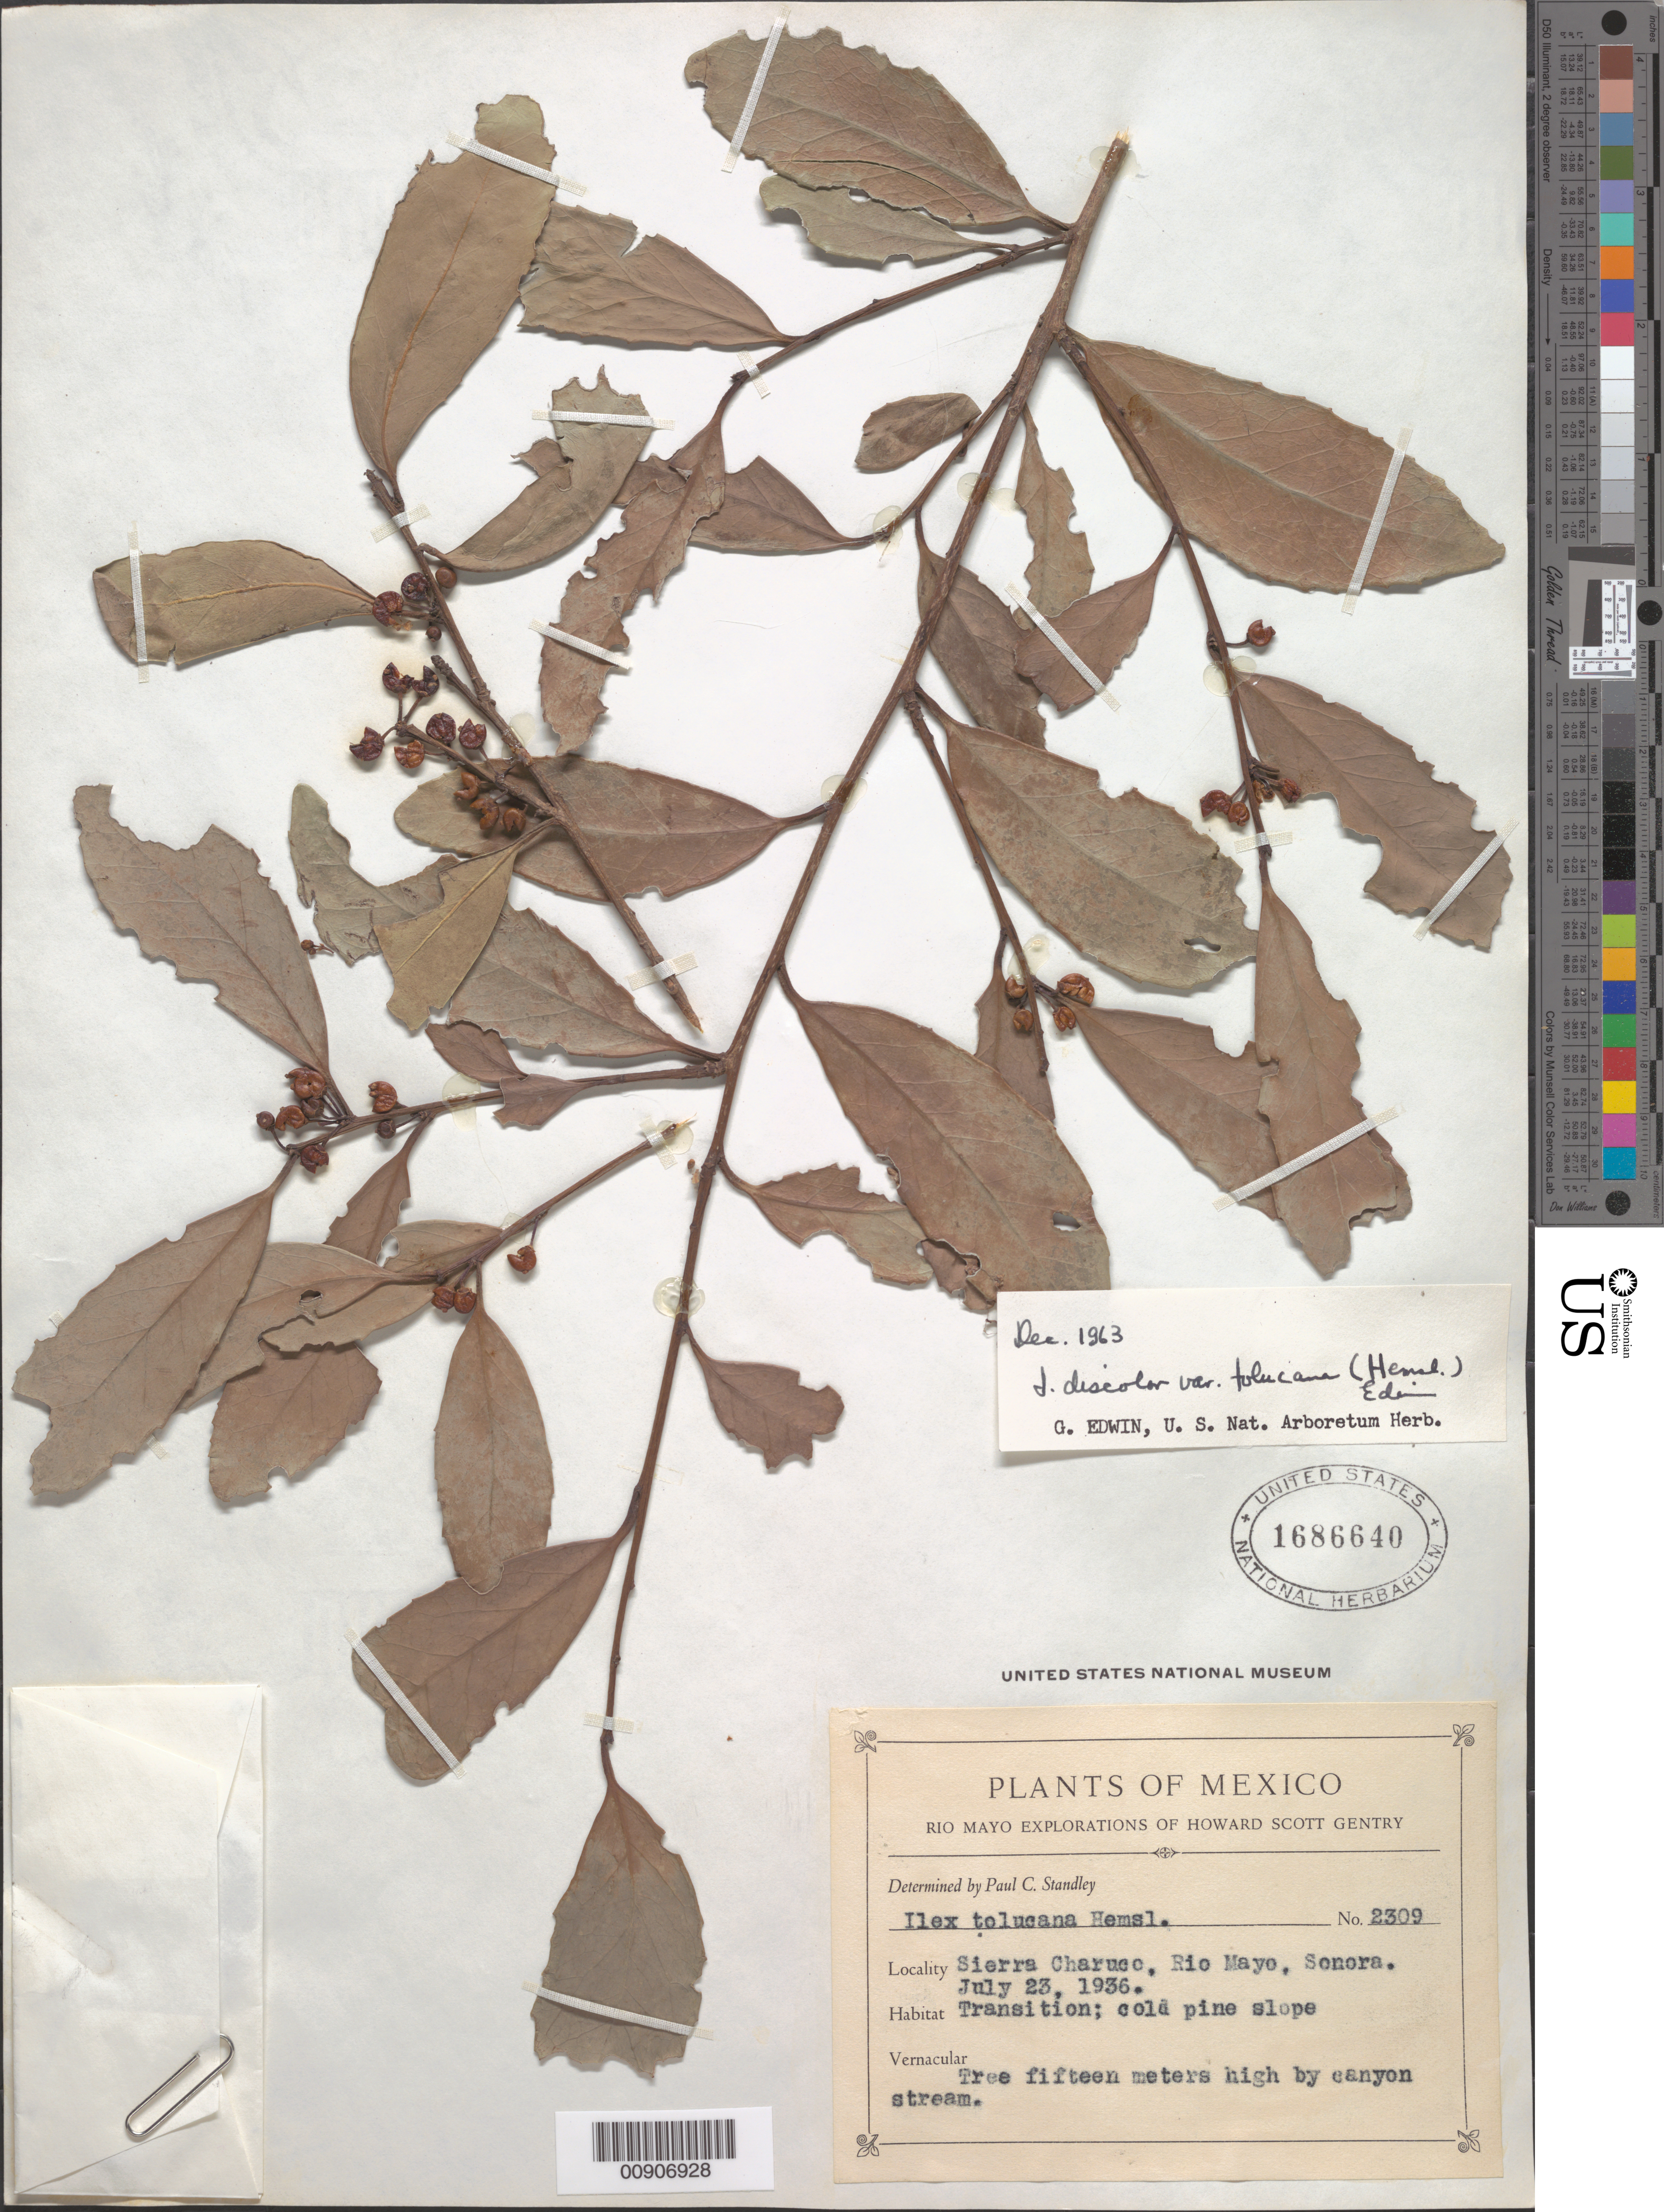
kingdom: Plantae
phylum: Tracheophyta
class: Magnoliopsida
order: Aquifoliales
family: Aquifoliaceae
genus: Ilex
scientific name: Ilex discolor var. tolucana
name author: (Hemsl.) Edwin ex J. Linares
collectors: H. S. Gentry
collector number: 2309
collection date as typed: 23 Jul 1936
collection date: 1936-07-23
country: Mexico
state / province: Sonora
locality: Sierra Charuco, Río Mayo, Sonora.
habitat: By canyon stream. Transition; cold pine slope.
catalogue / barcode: US 1686640